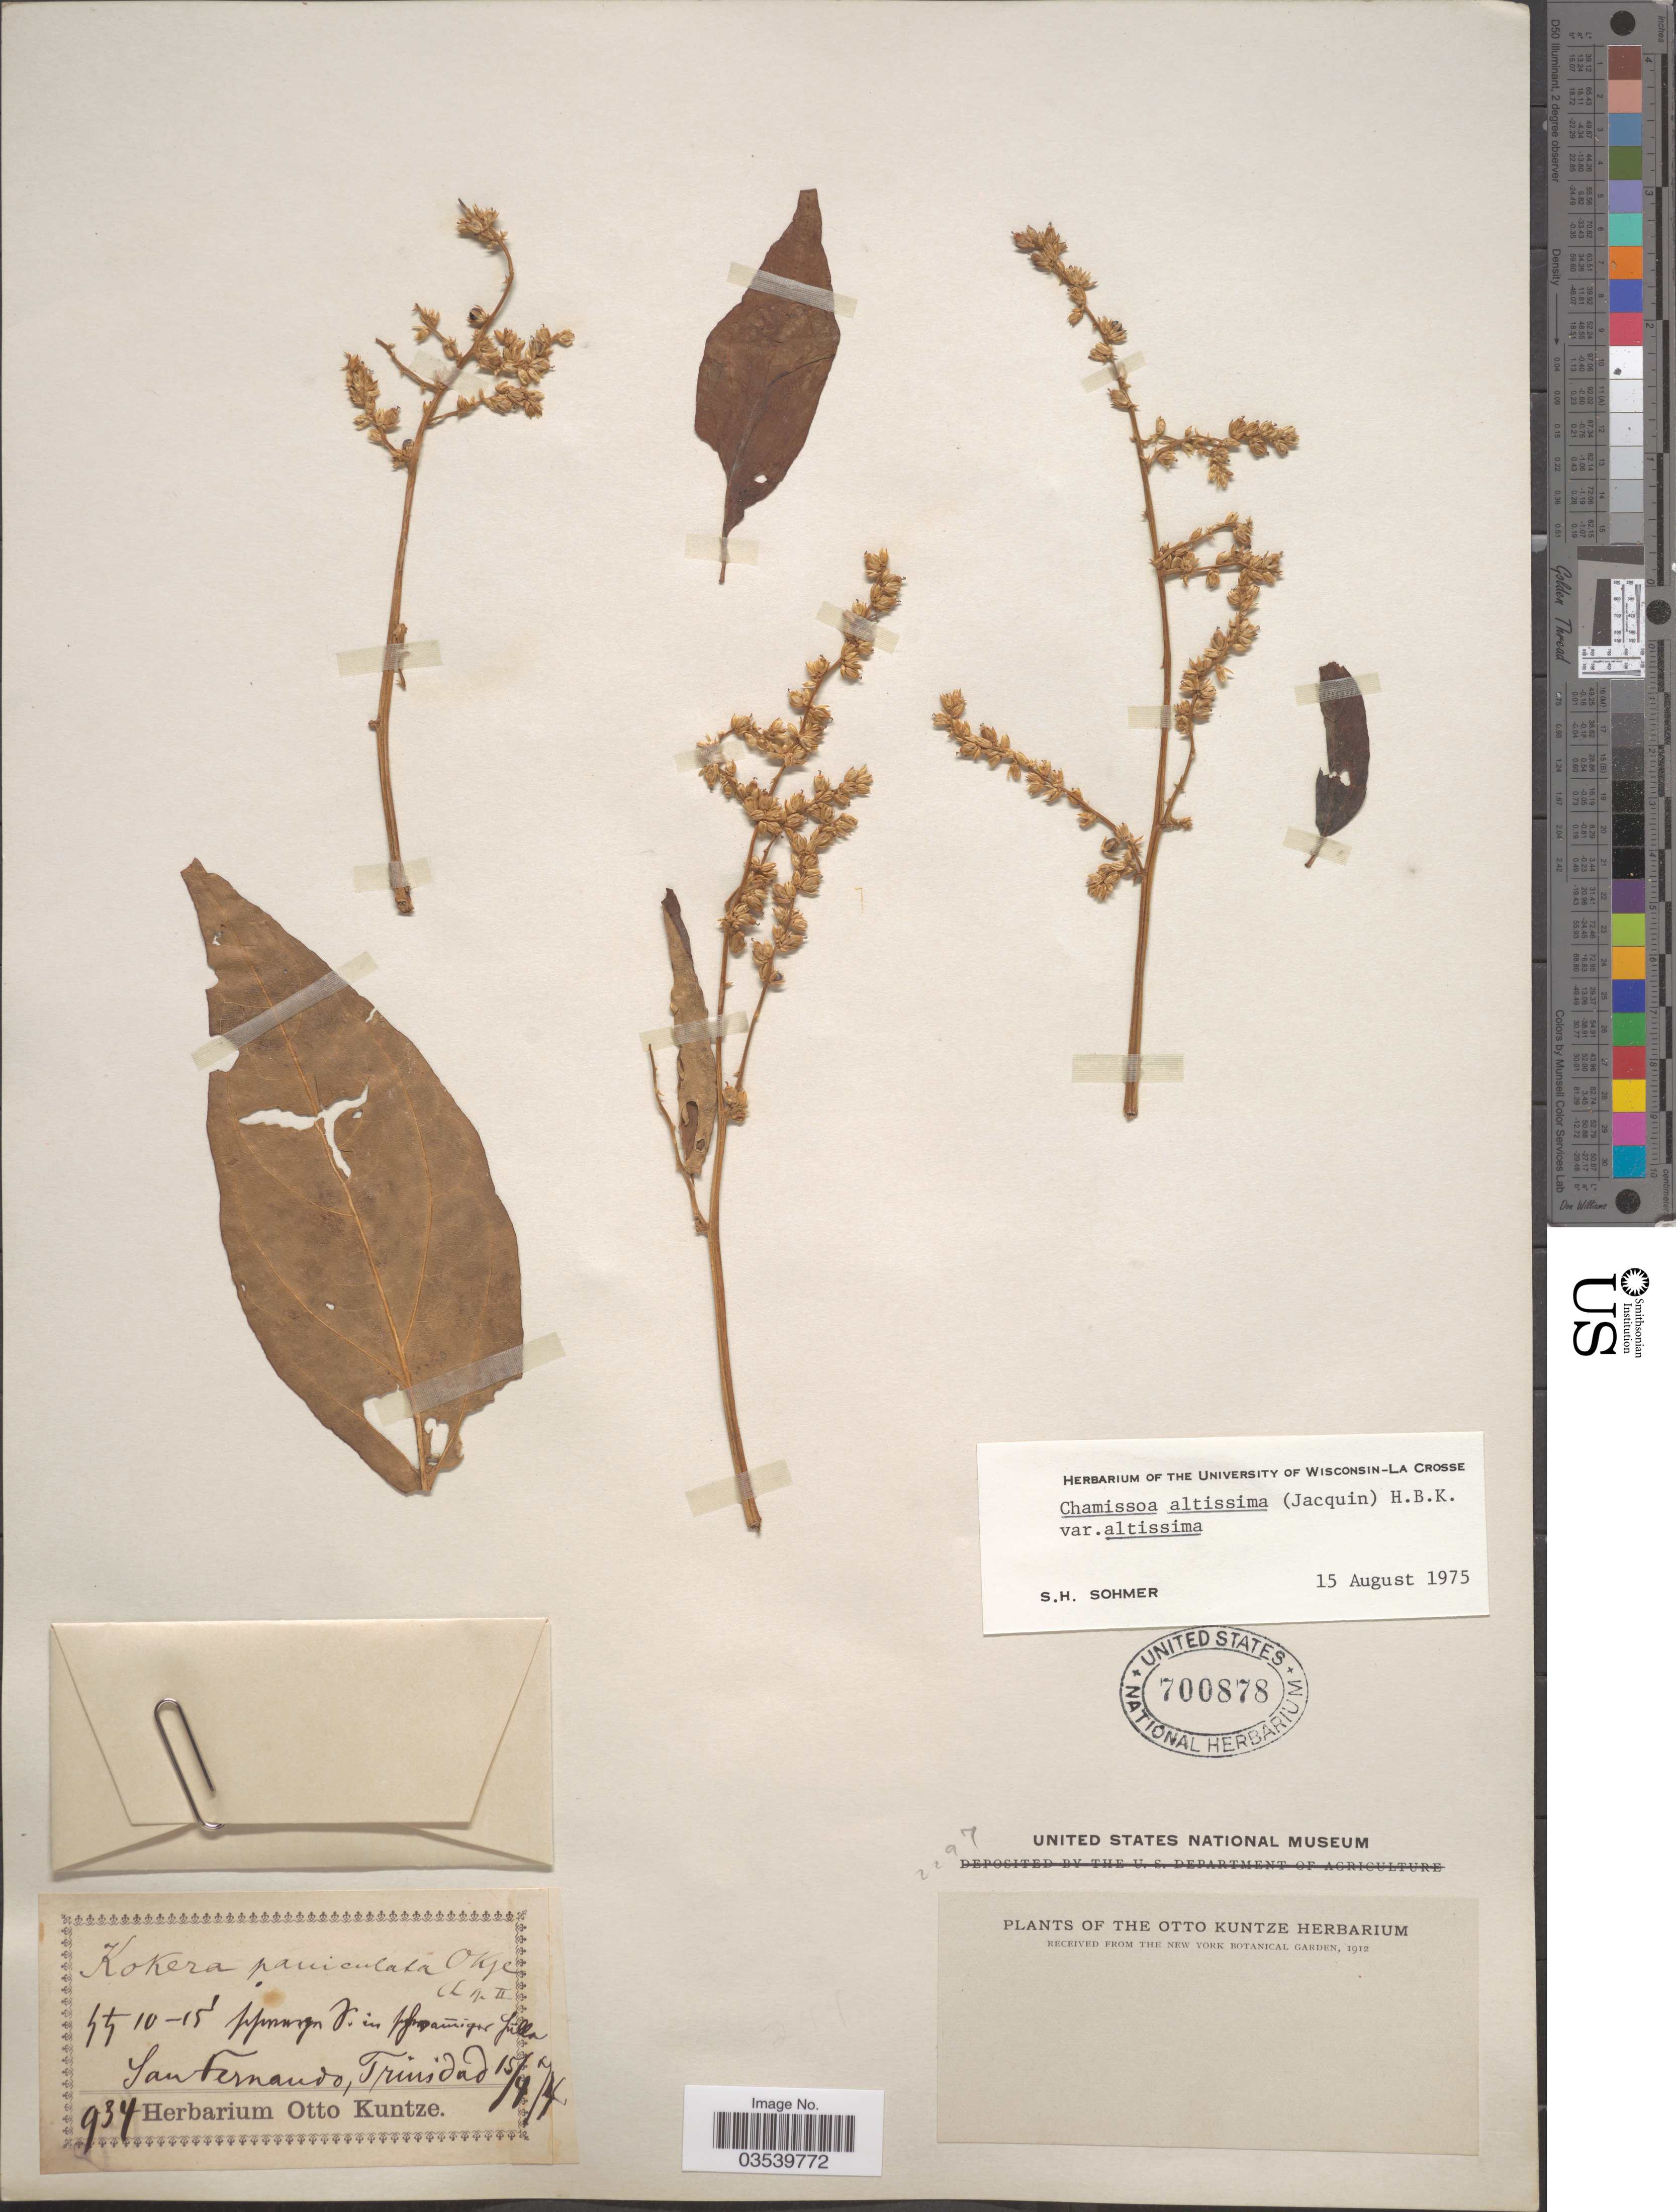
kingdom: Plantae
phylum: Tracheophyta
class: Magnoliopsida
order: Caryophyllales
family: Amaranthaceae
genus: Chamissoa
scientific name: Chamissoa altissima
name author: (Jacq.) Kunth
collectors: ex herb. Otto Kuntze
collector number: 934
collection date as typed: Transcribed d/m/y: 15/4/14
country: Trinidad and Tobago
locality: San Fernando.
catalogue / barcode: US 700878